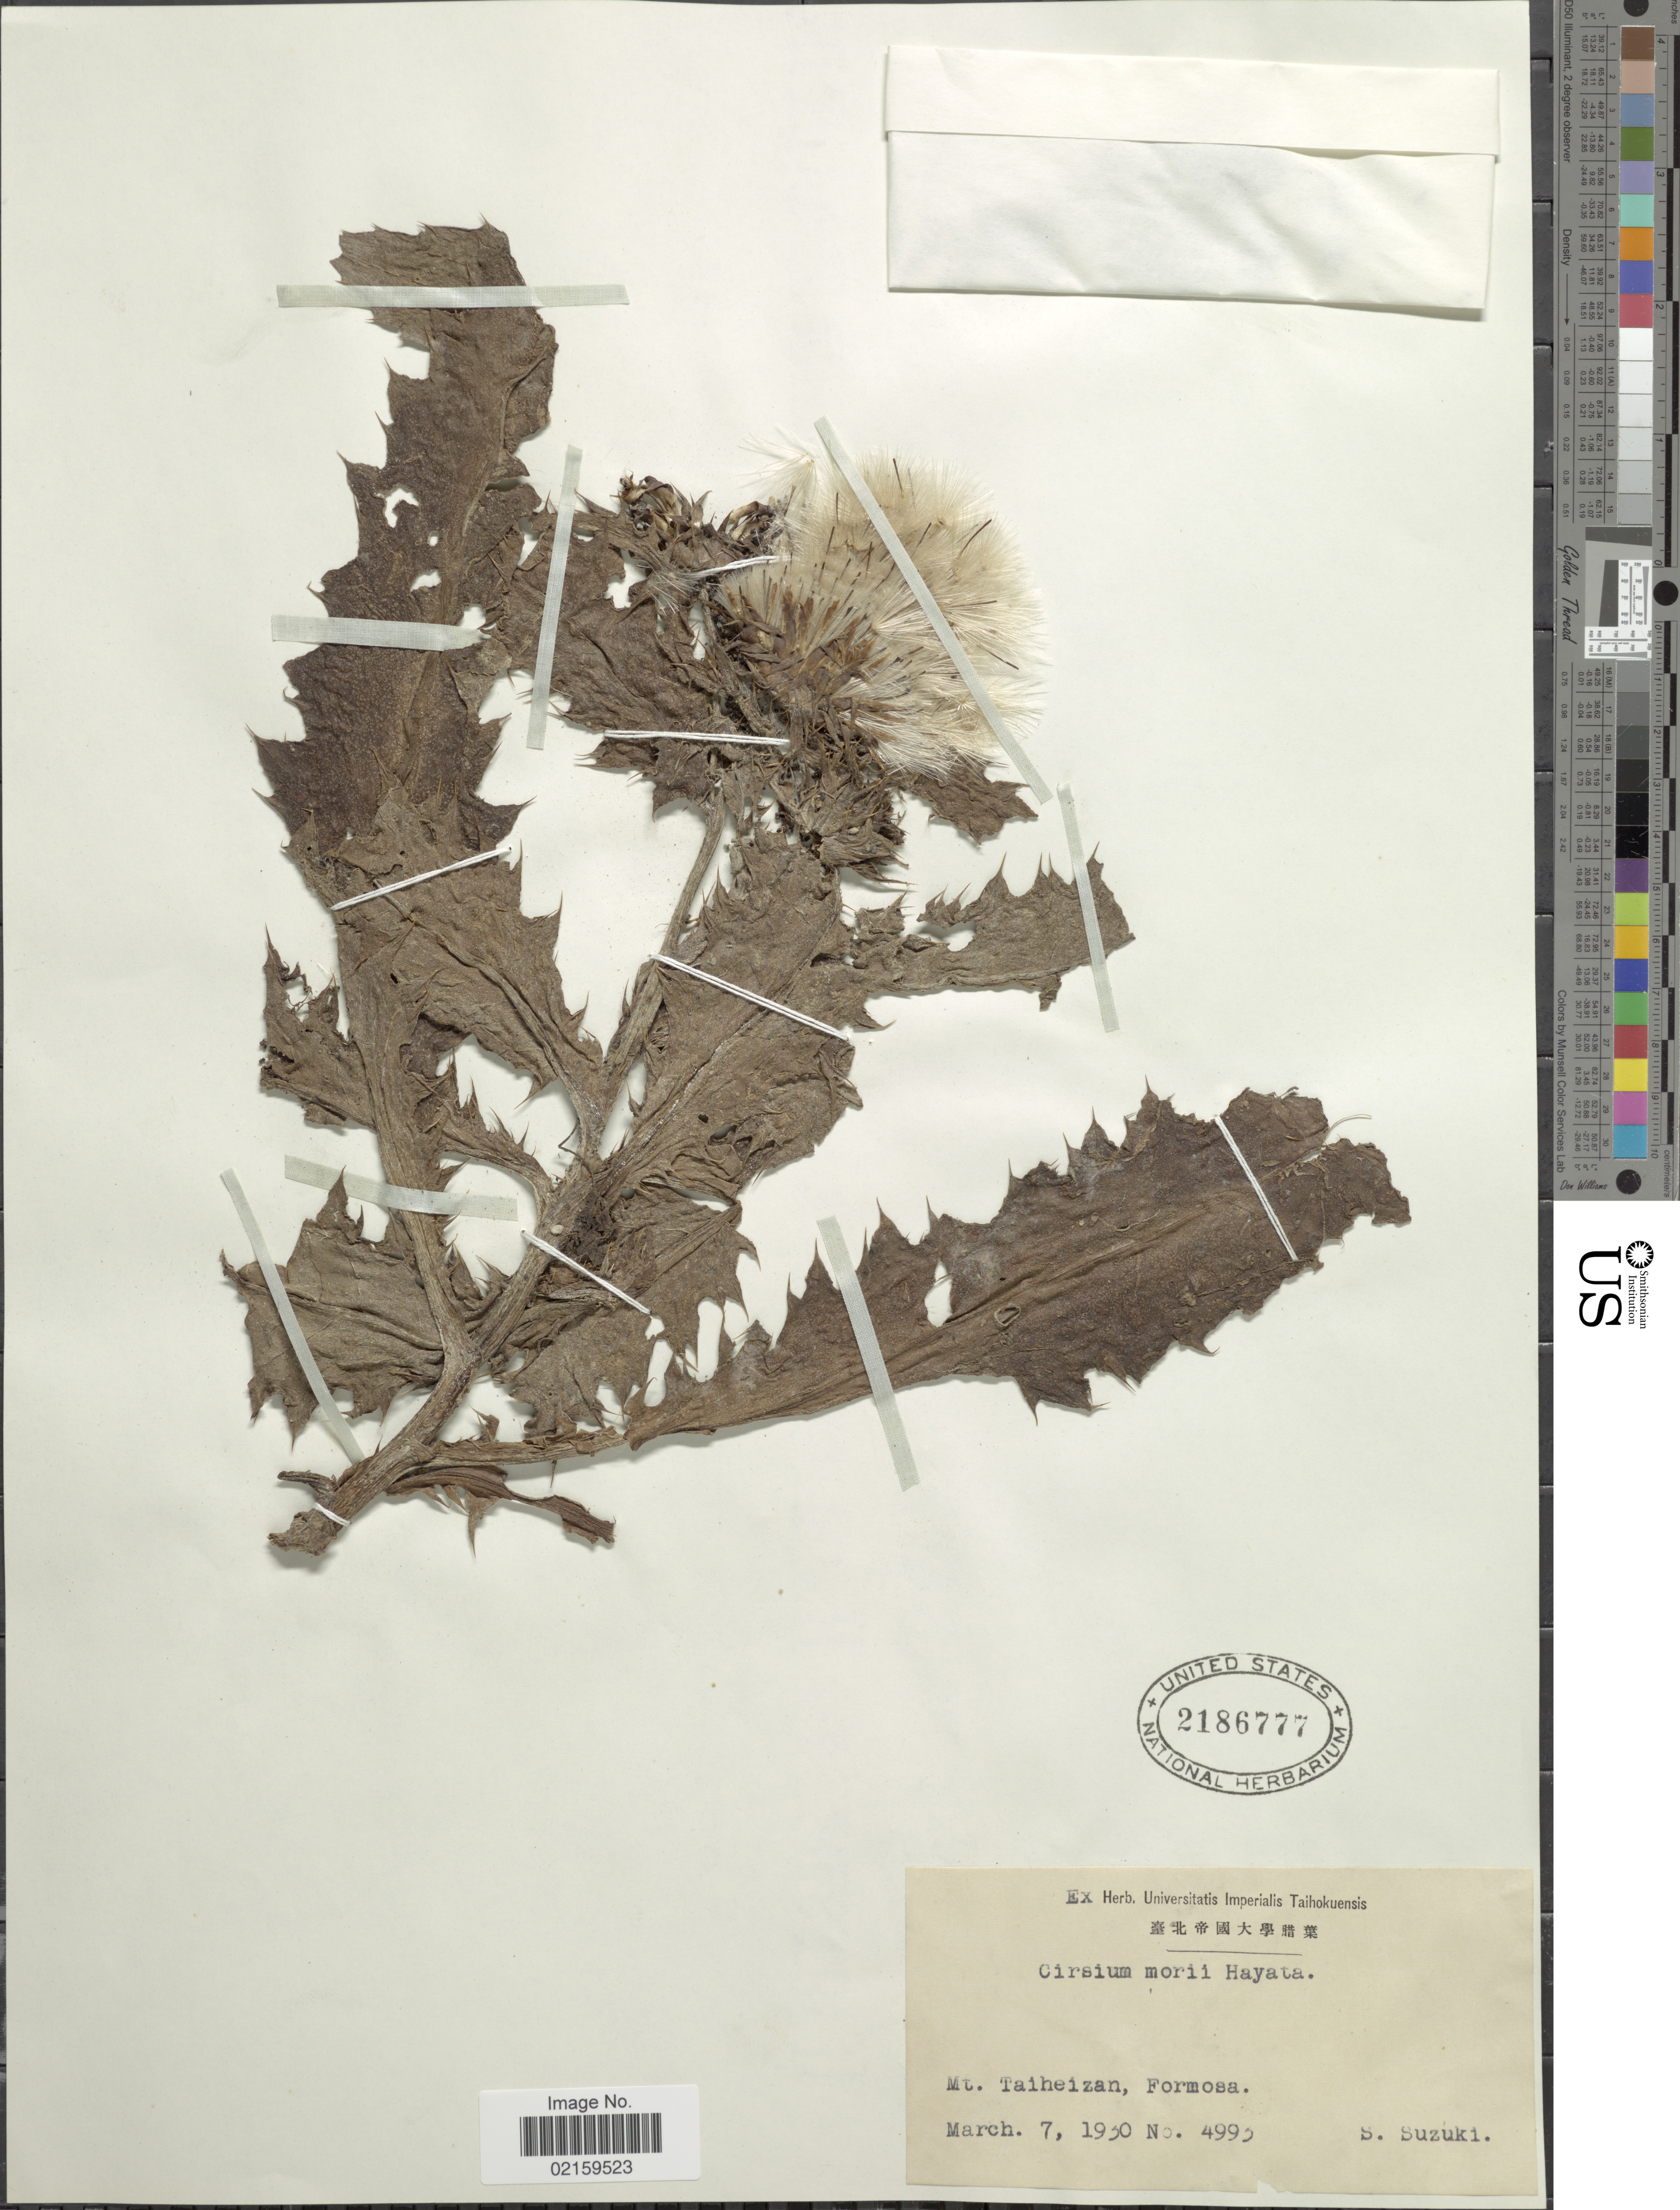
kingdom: Plantae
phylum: Tracheophyta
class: Magnoliopsida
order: Asterales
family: Asteraceae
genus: Cirsium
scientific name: Cirsium morii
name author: Hayata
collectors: S. Suzuki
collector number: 4993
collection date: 1930-03-07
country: Taiwan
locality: Mt. Taiheizan, Formosa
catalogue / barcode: US 2186777